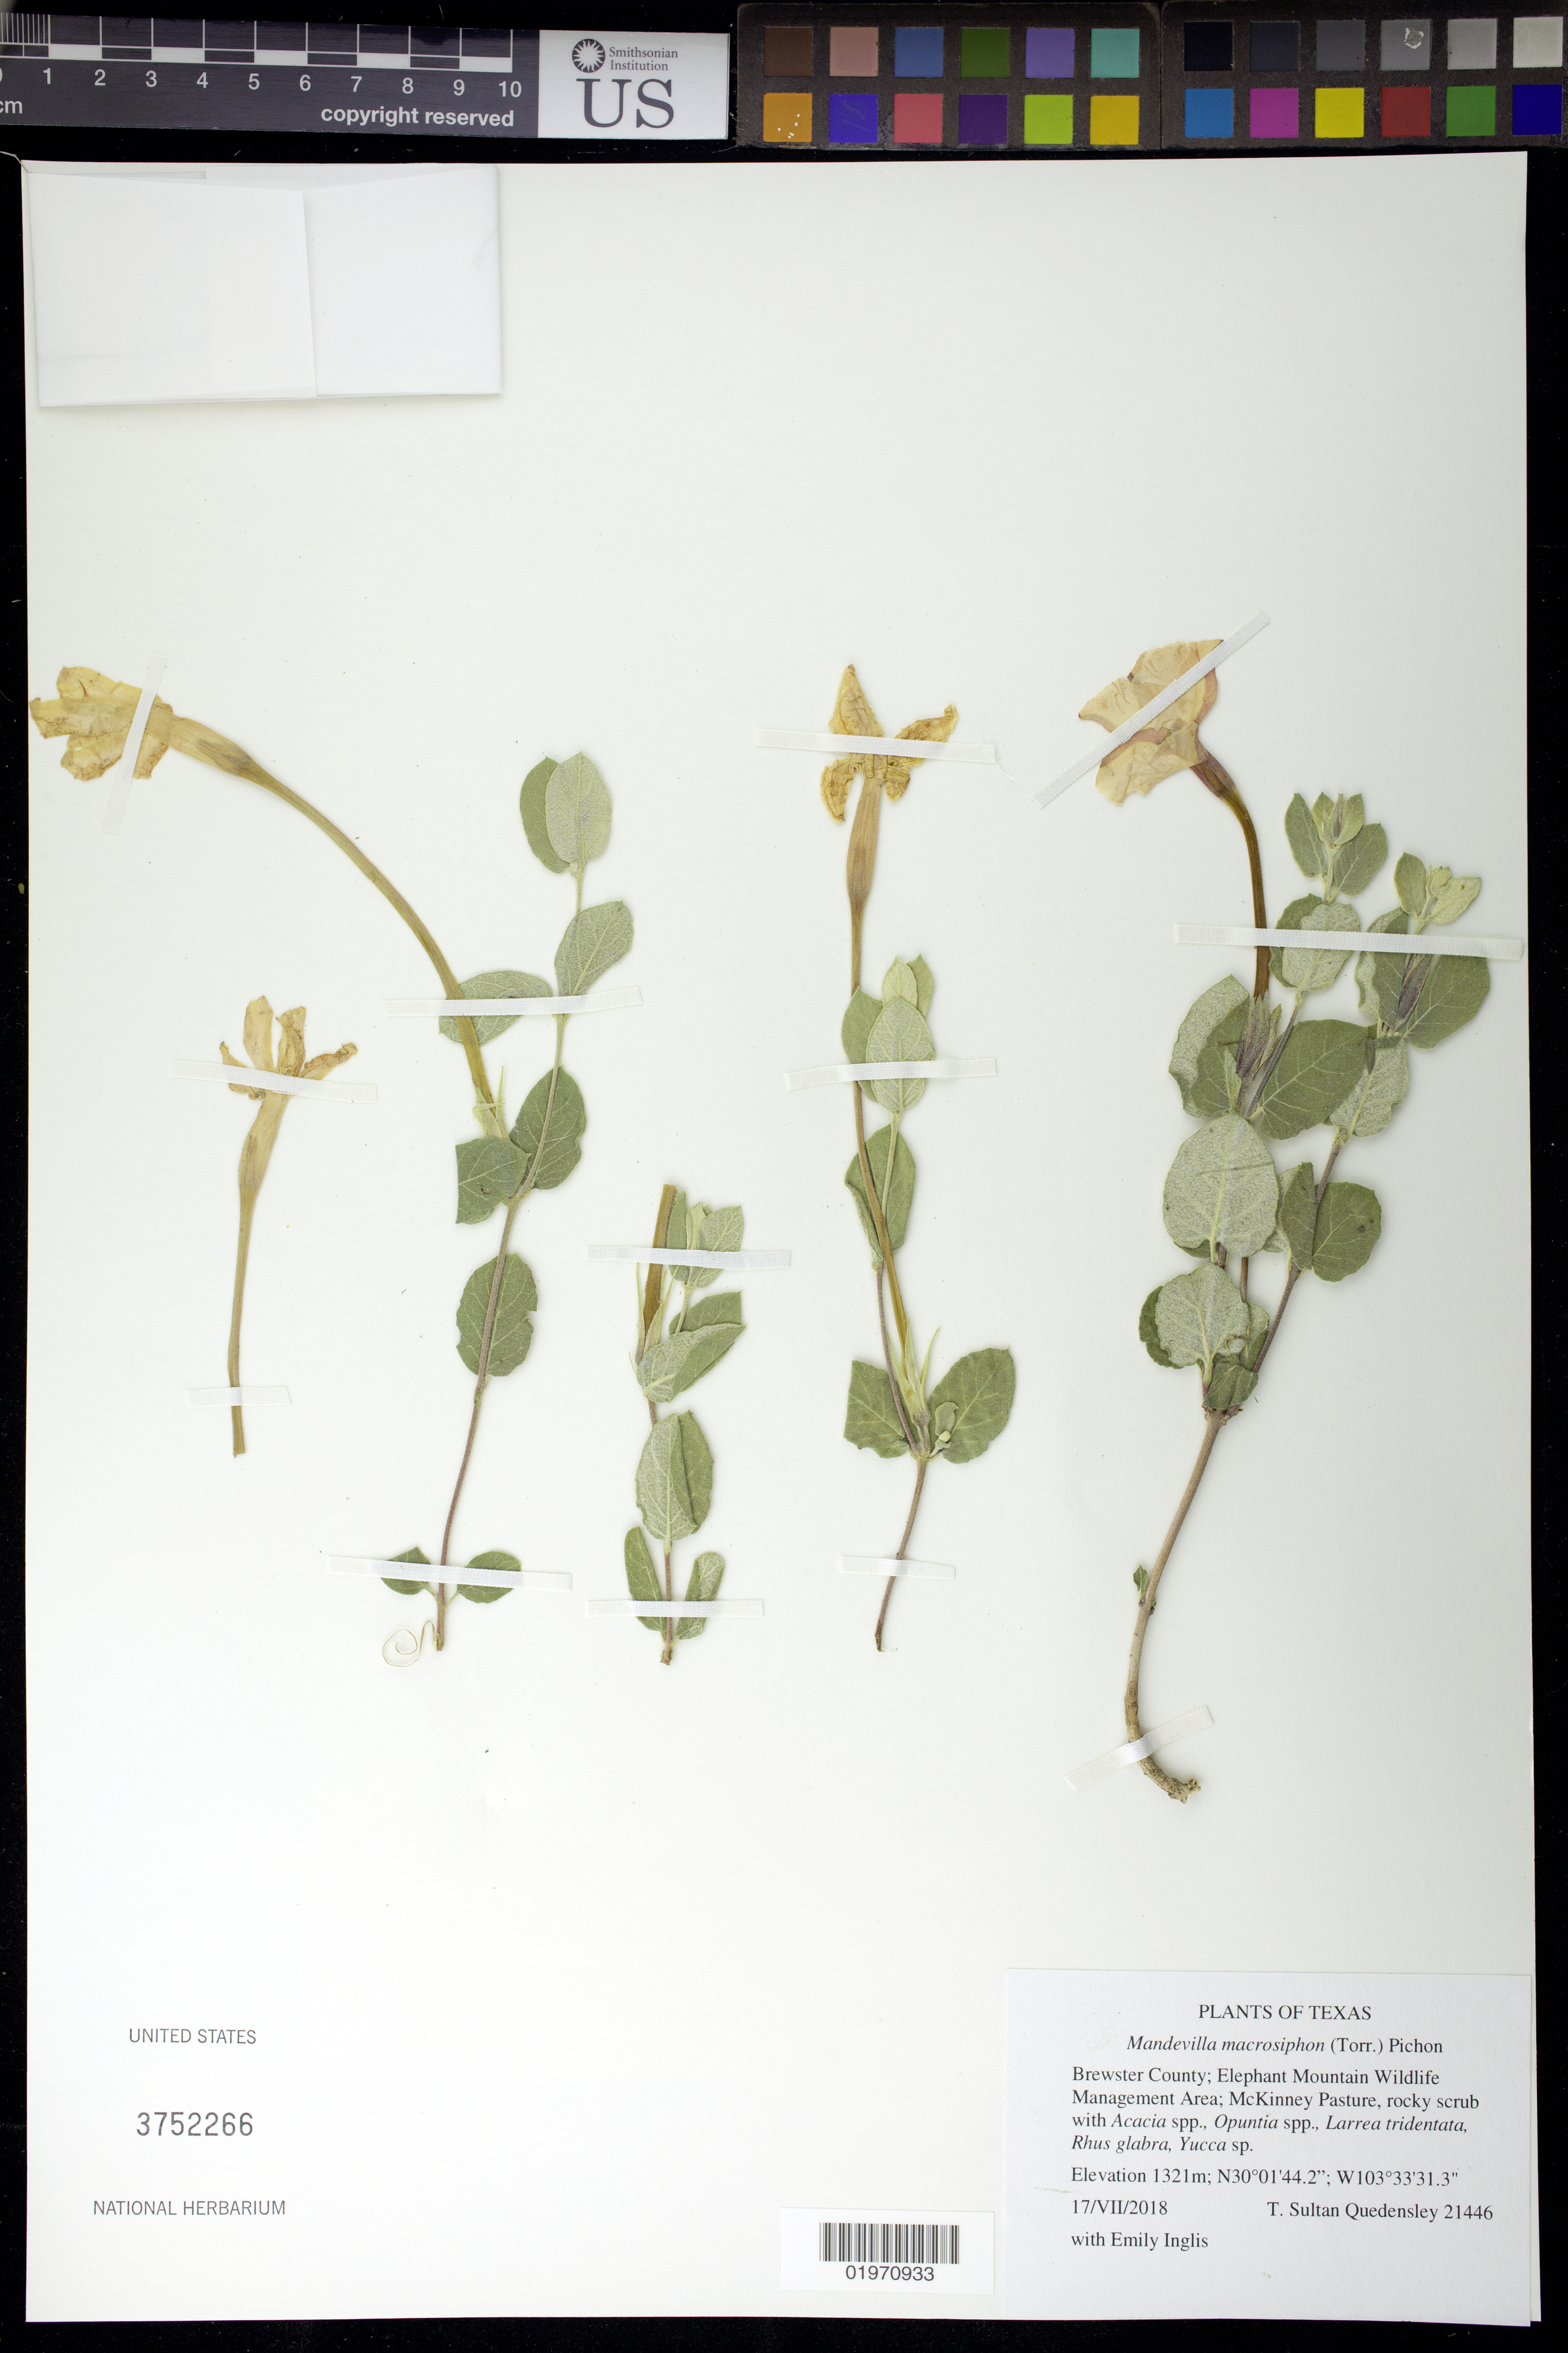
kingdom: Plantae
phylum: Tracheophyta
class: Magnoliopsida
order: Gentianales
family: Apocynaceae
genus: Mandevilla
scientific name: Mandevilla macrosiphon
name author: (Torr.) Pichon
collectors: T. S. Quedensley & E. Inglis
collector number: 21446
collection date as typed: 17 Jul 2018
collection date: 2018-07-17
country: United States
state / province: Texas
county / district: Brewster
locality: Elephant Mountain Wildlife Management Area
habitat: Acacia spp., Opuntia spp., Larrea tridentata, Rhus glabra, Yucca sp.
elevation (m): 1321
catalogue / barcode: US 3752266